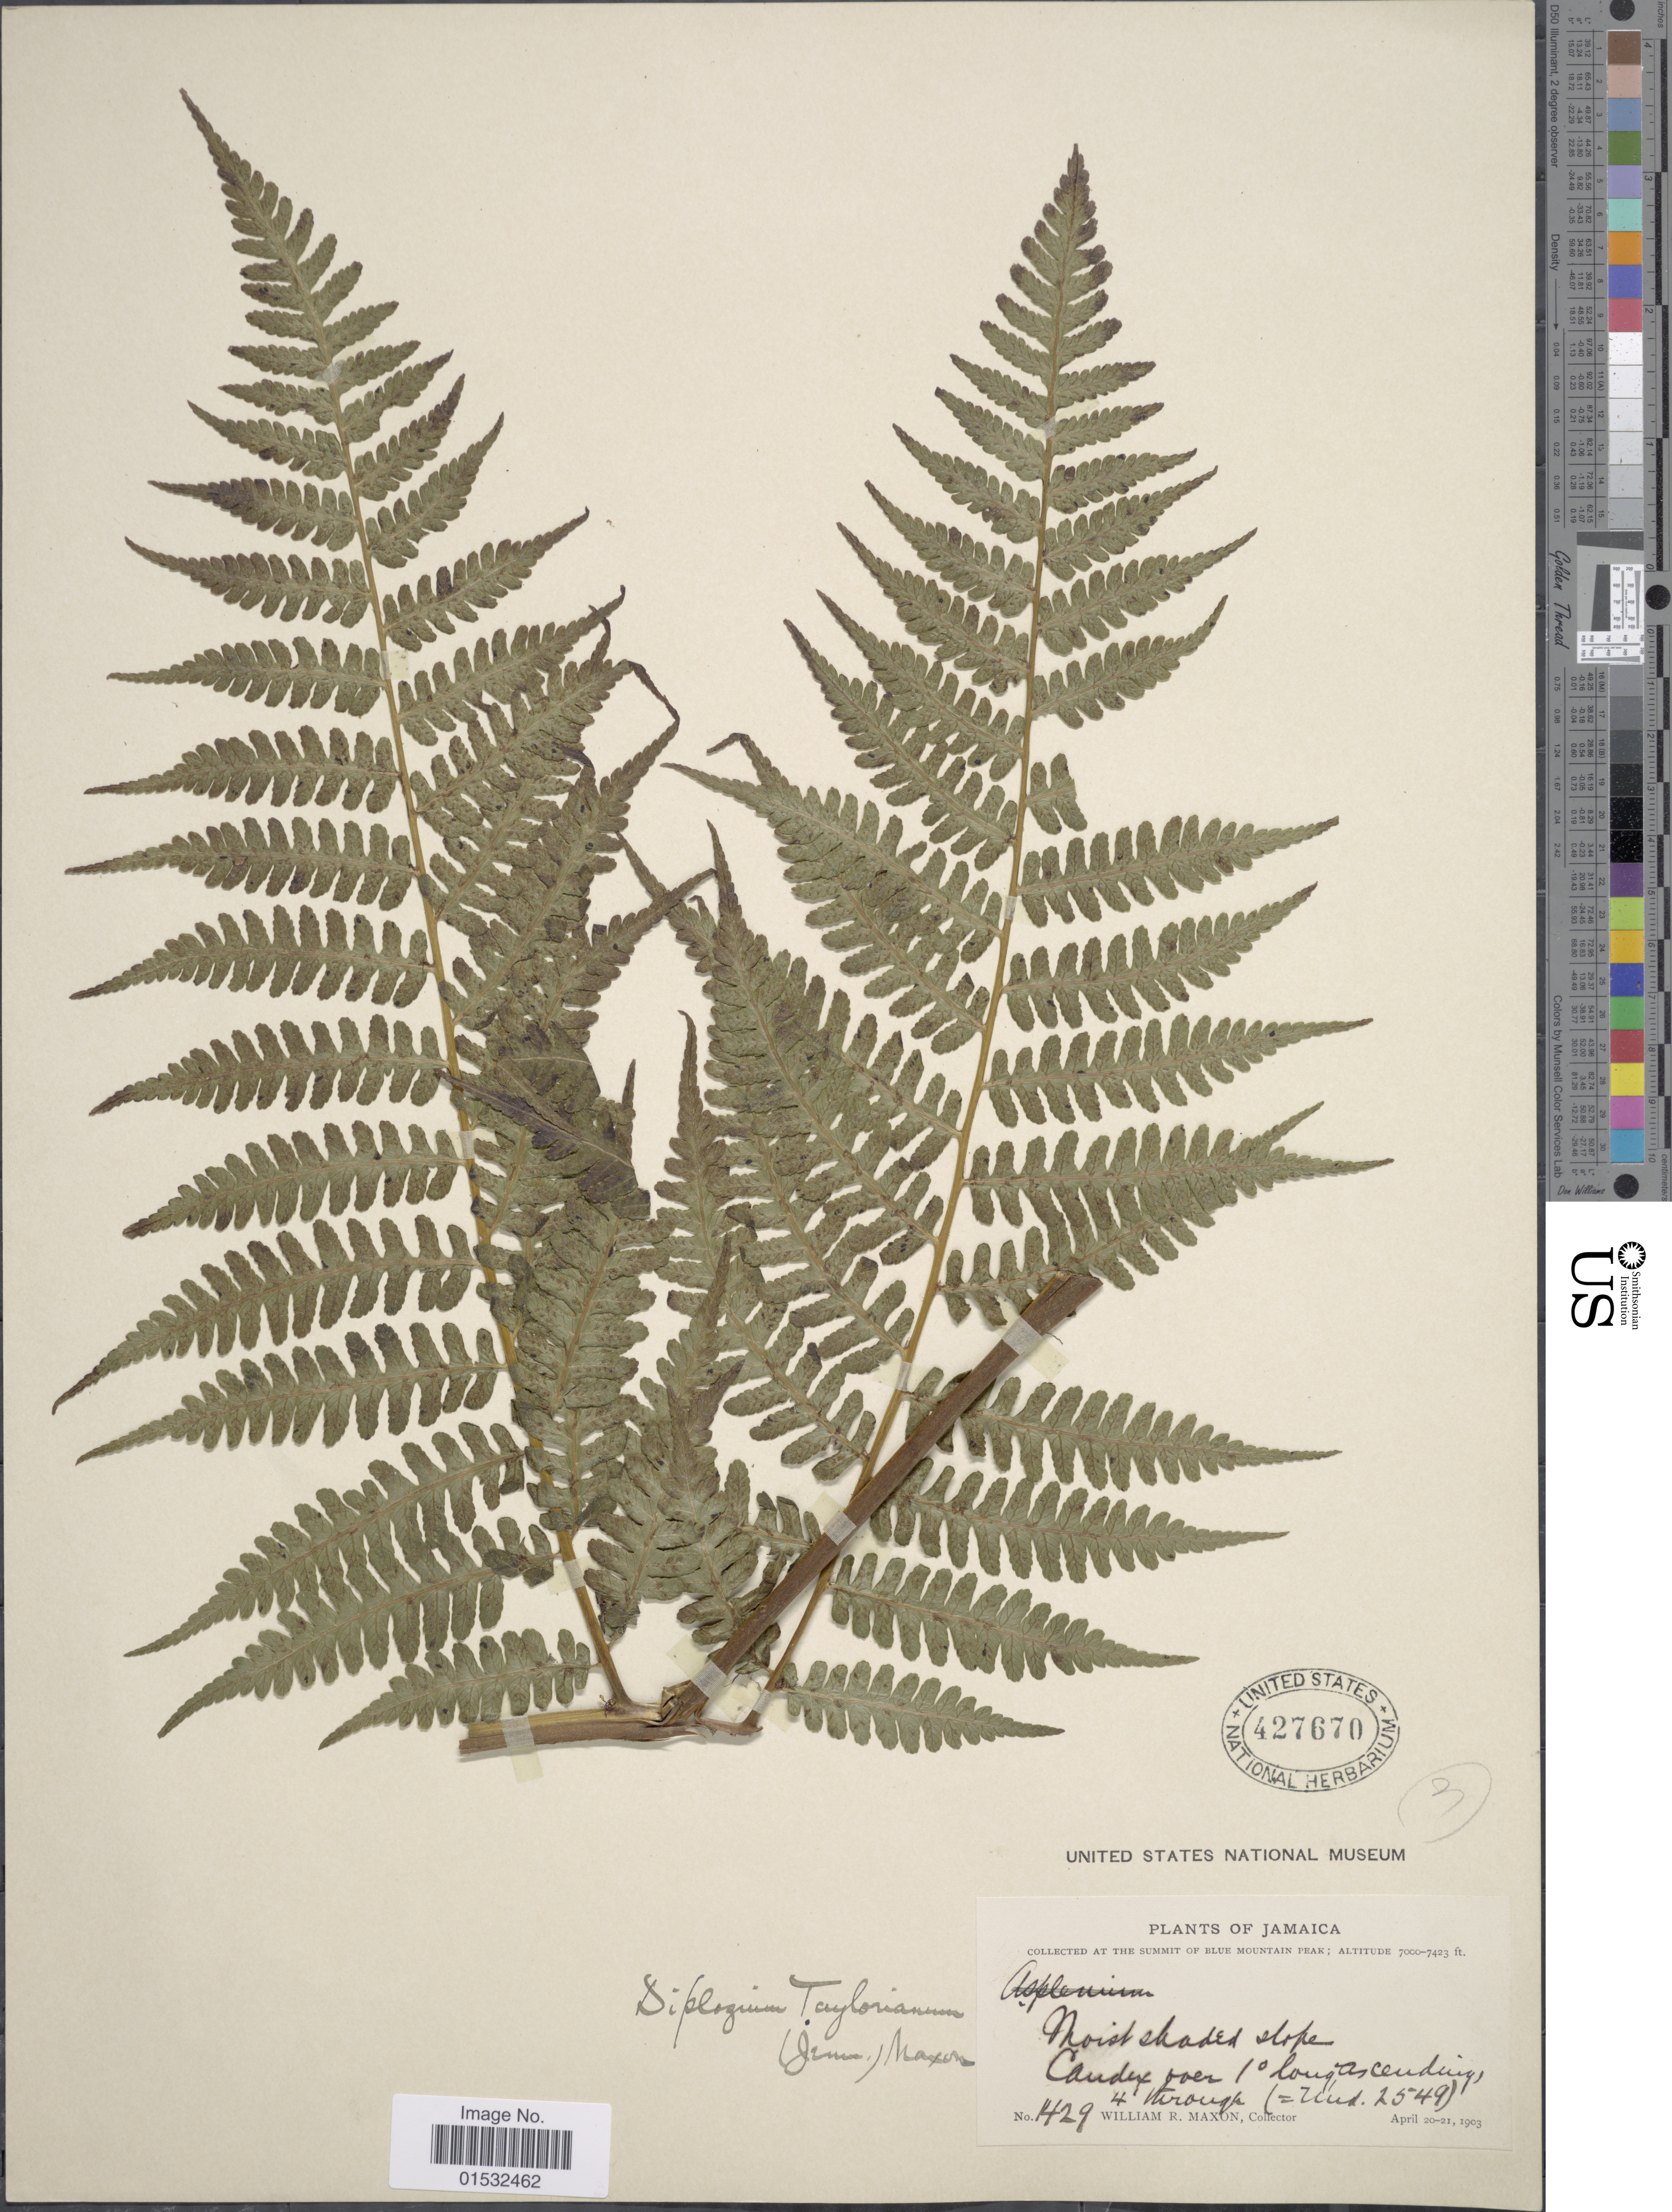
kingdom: Plantae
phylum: Tracheophyta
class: Polypodiopsida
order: Polypodiales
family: Athyriaceae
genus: Diplazium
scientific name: Diplazium taylorianum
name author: (Jenman) Maxon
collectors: W. R. Maxon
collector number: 1429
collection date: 1903-04-20/1903-04-21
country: Jamaica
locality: Summit of Blue Mountain Peak. Candey over 1° long, ascending, 4 through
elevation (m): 2134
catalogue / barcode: US 427670